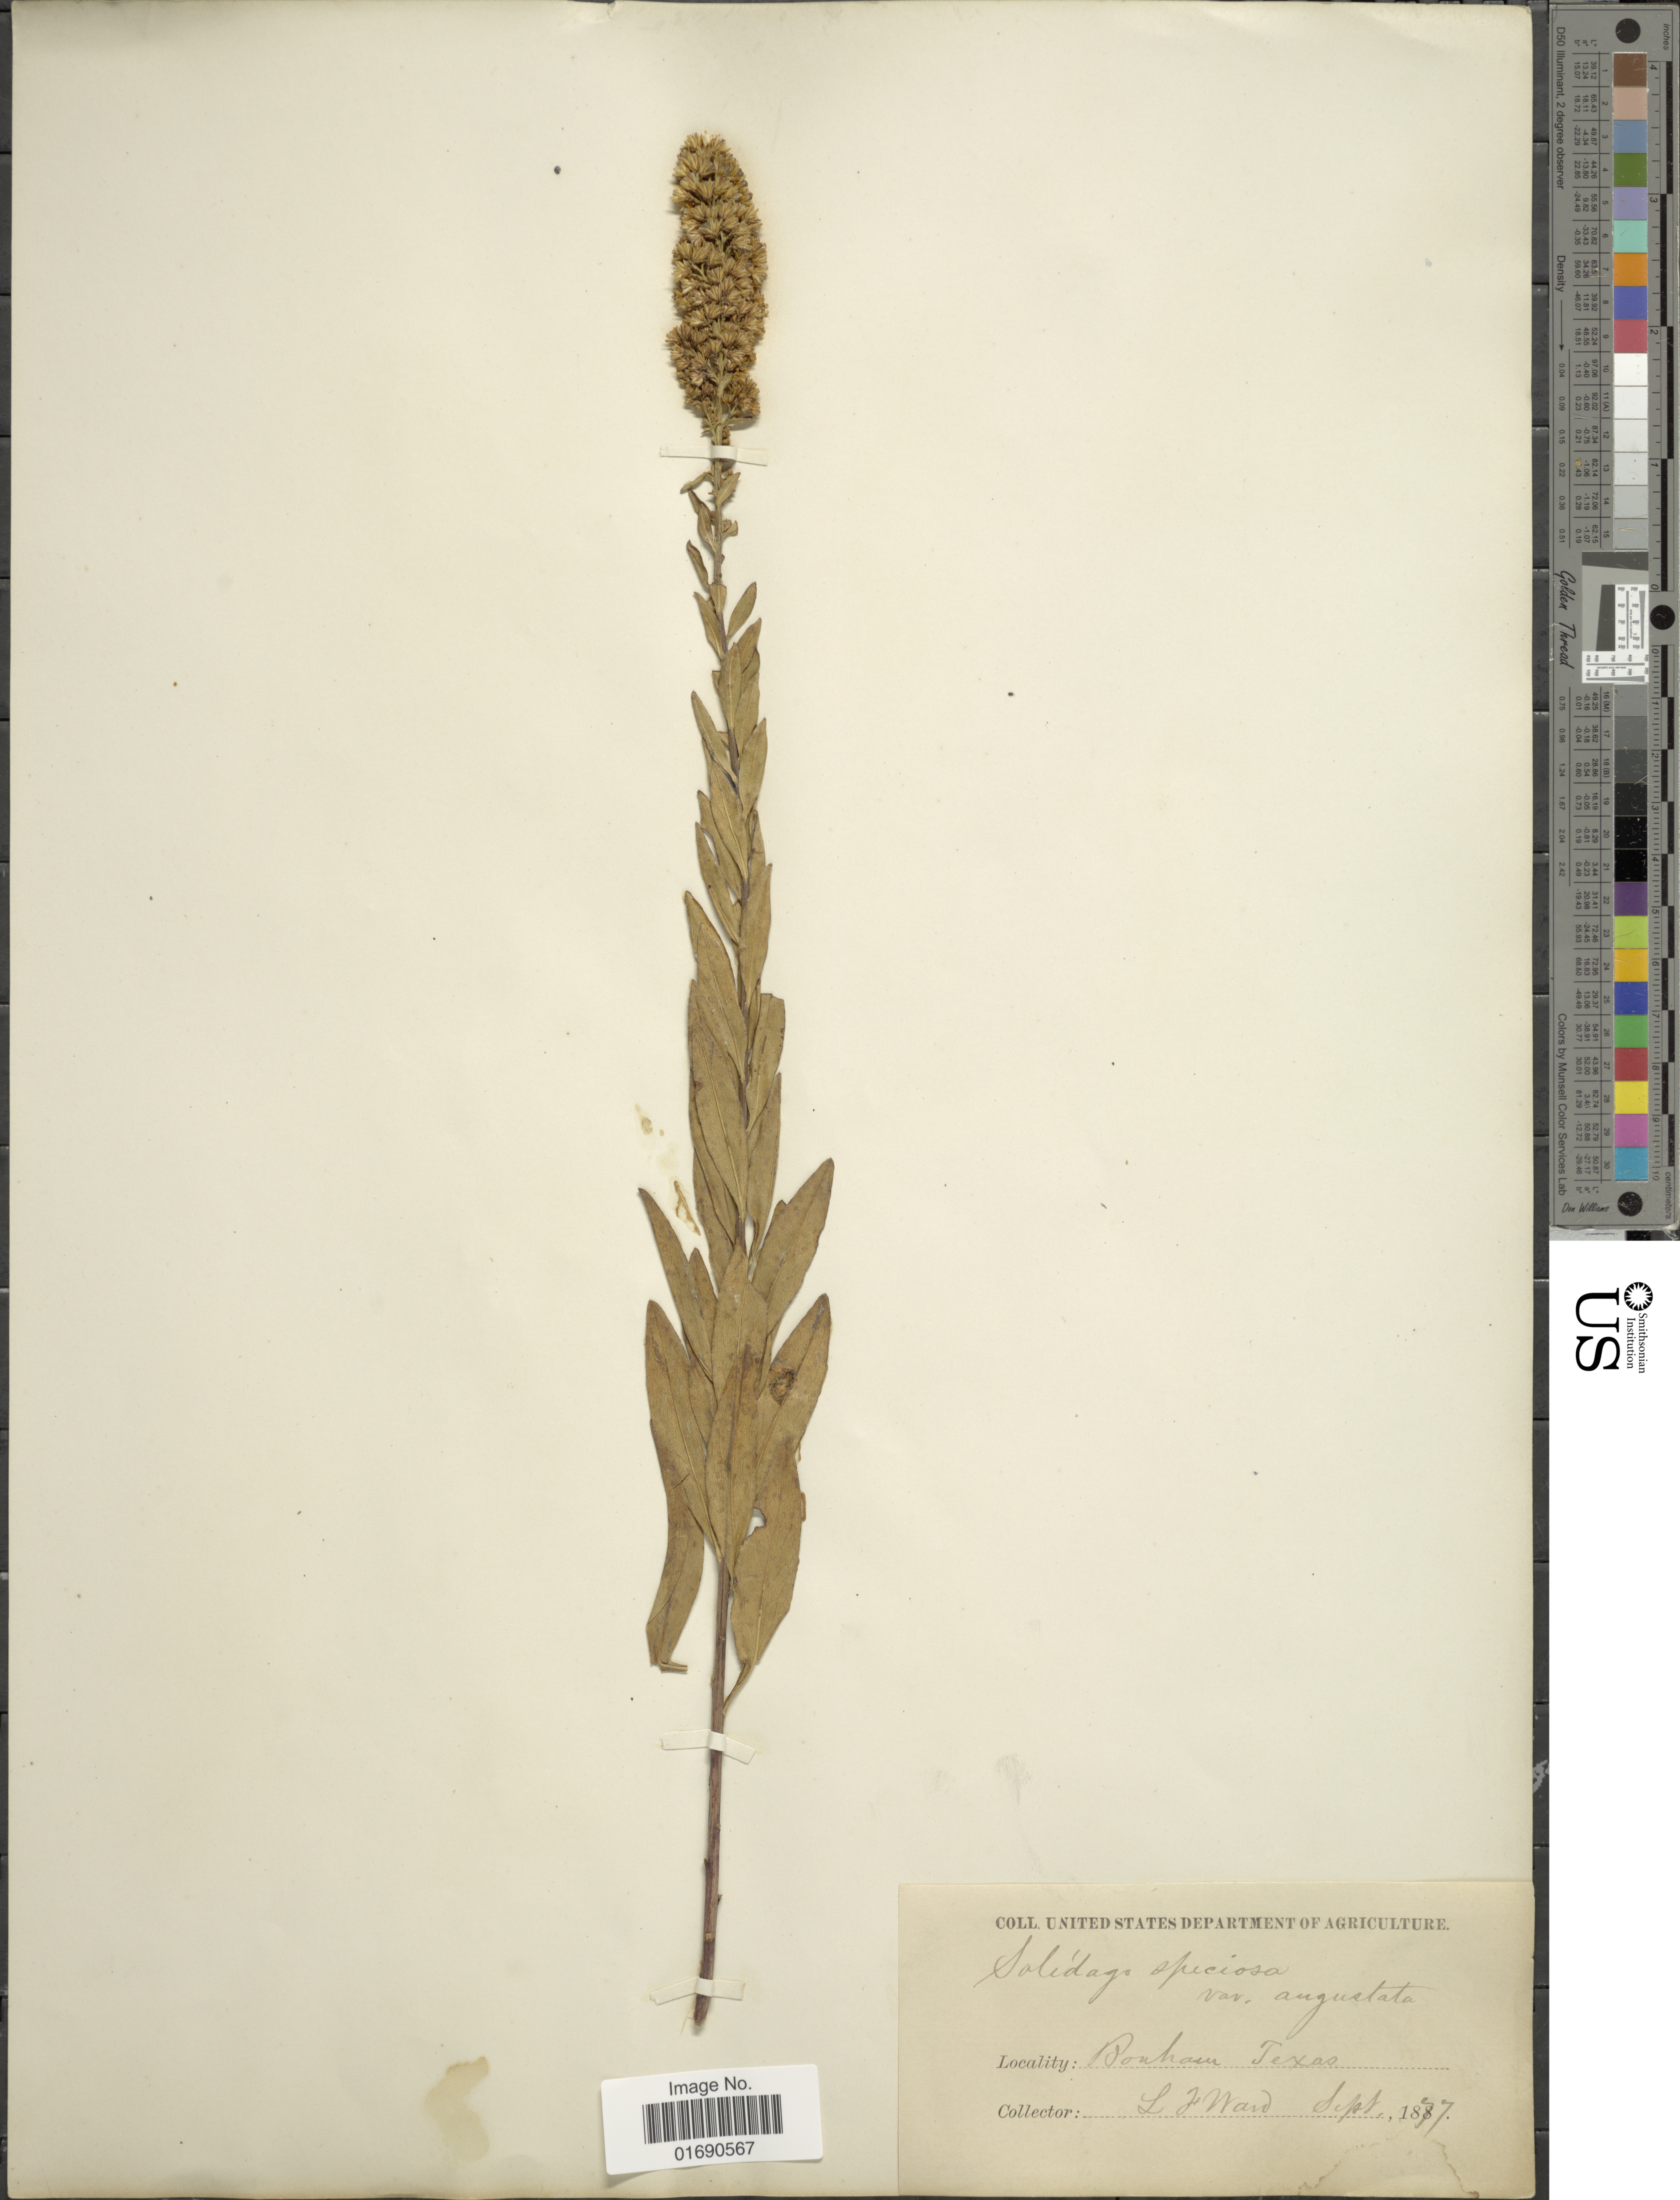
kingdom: Plantae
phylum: Tracheophyta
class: Magnoliopsida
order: Asterales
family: Asteraceae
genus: Solidago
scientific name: Solidago speciosa var. angustata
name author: Torr. & A. Gray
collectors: L. Ward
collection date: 1877-09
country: United States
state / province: Texas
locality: Bonham